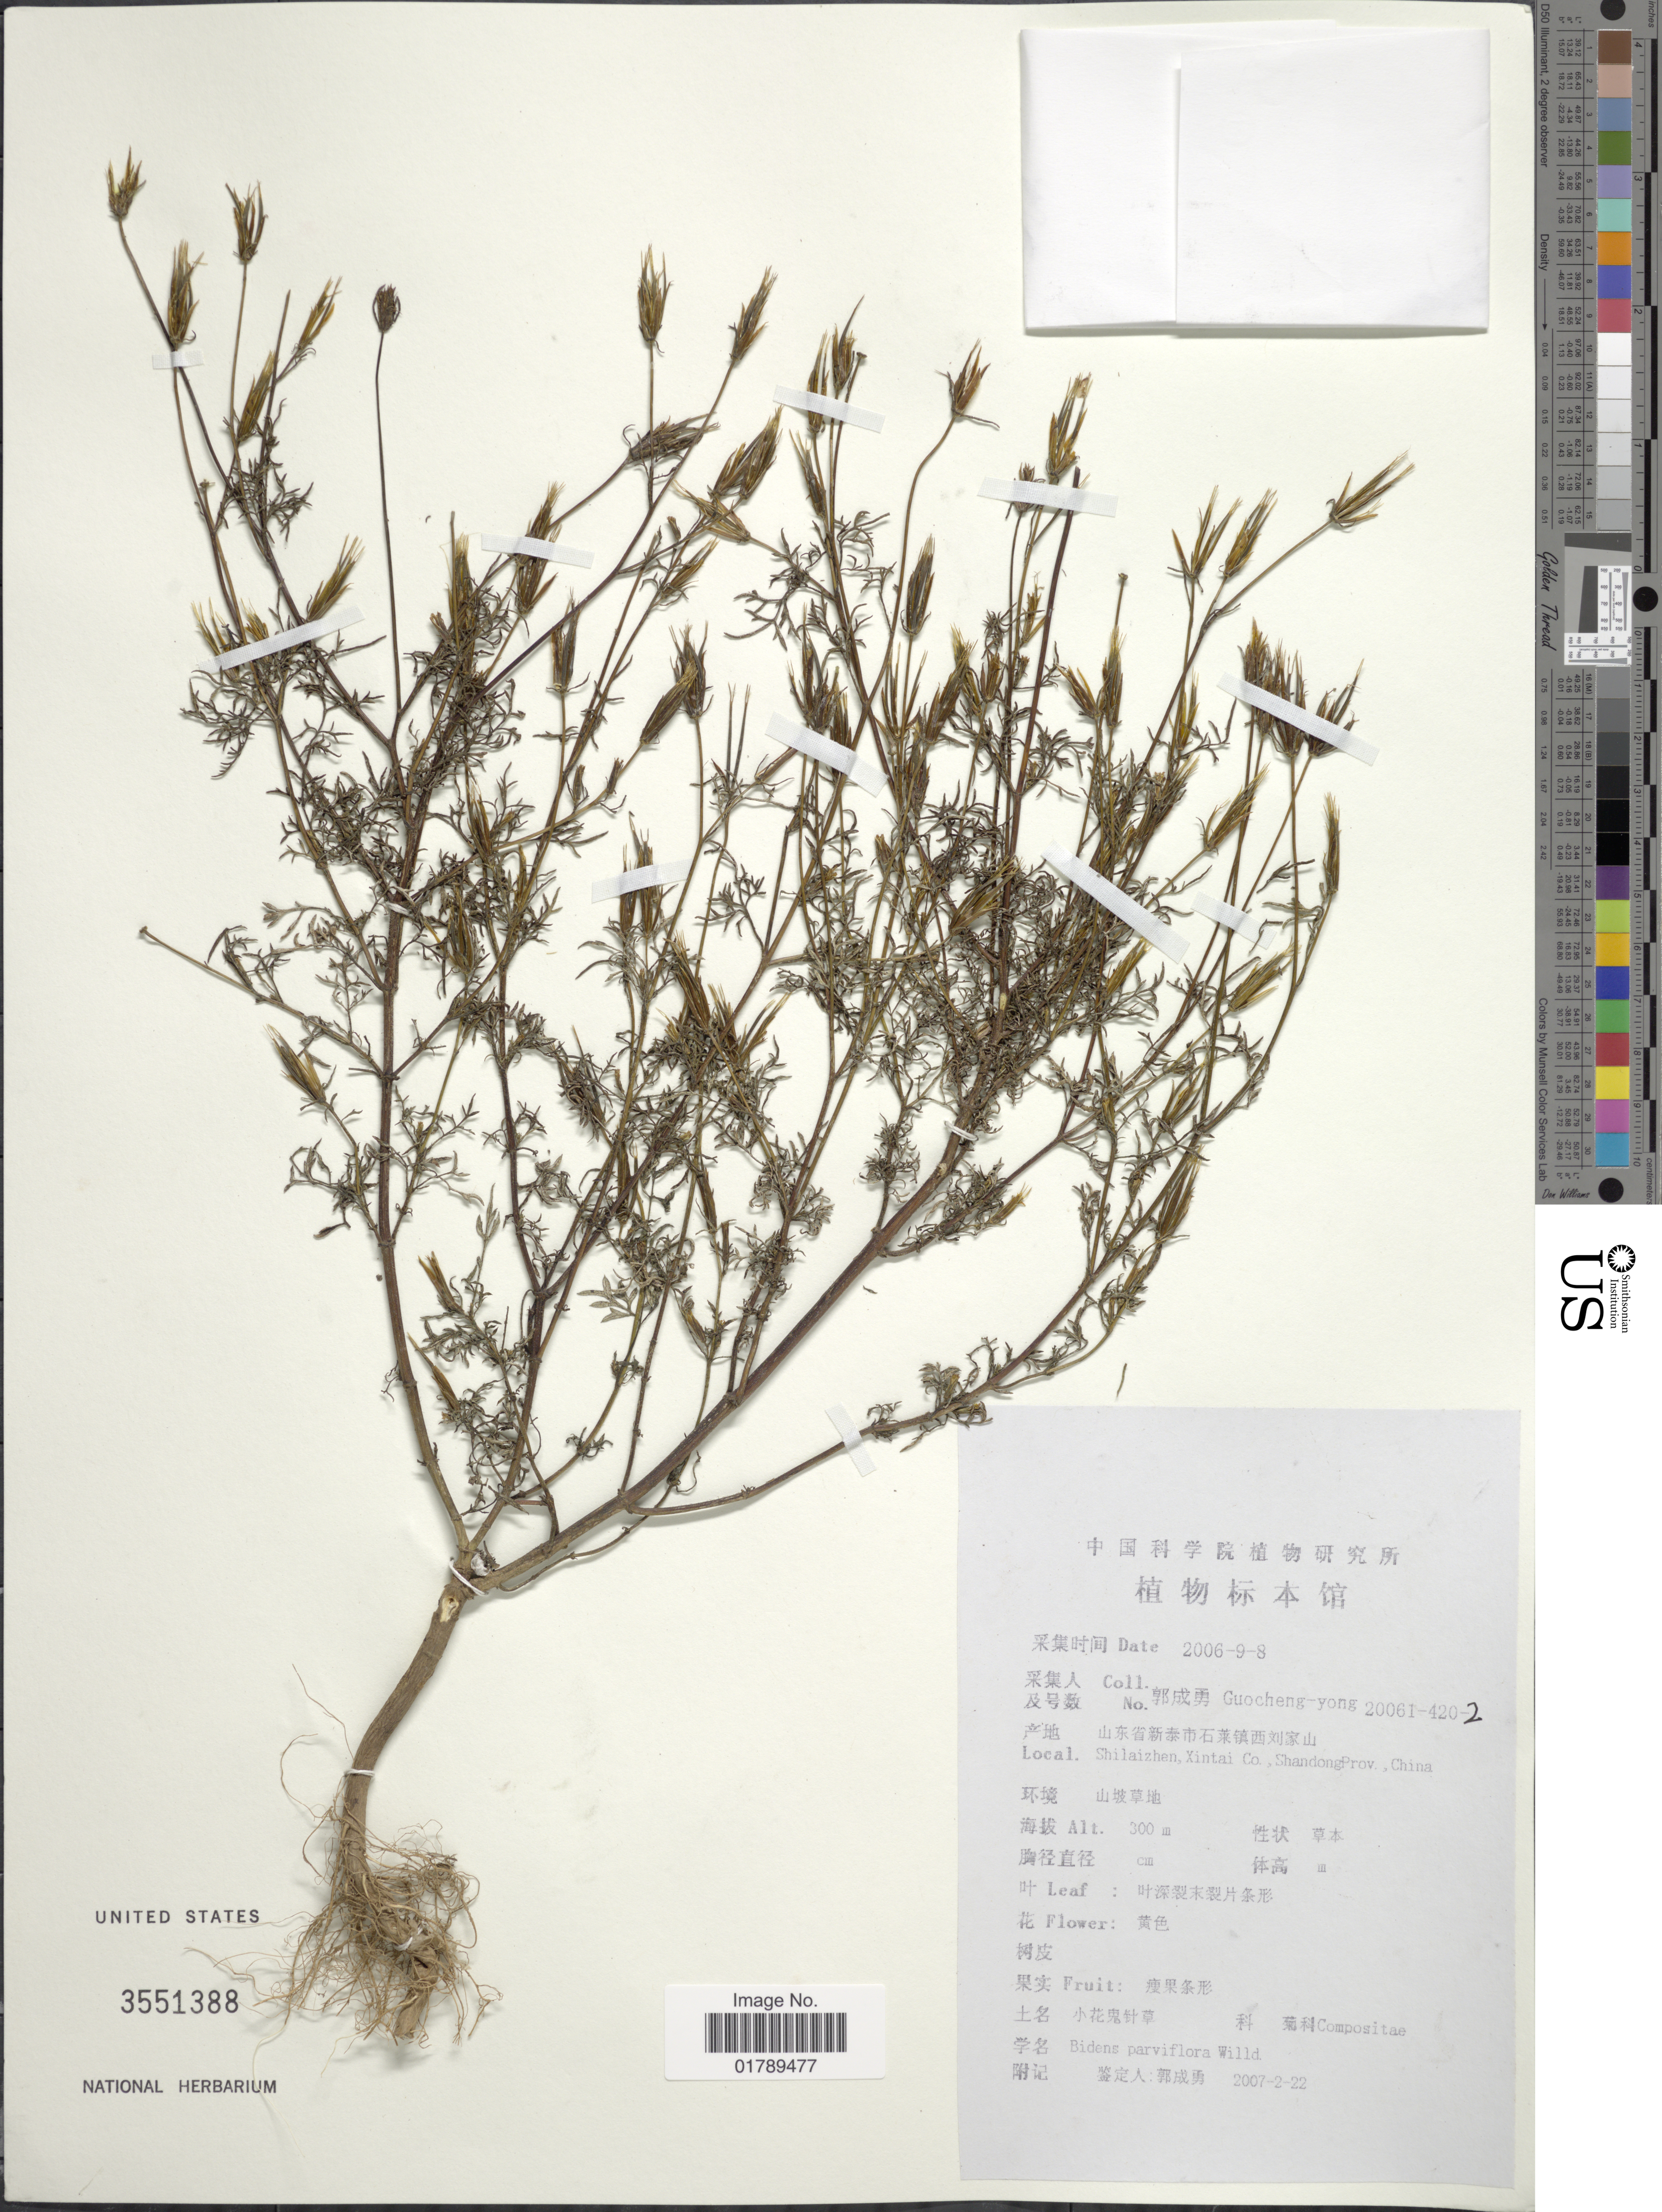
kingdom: Plantae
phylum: Tracheophyta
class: Magnoliopsida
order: Asterales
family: Asteraceae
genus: Bidens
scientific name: Bidens parviflora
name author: Willd.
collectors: Guo cheng-yong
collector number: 20061-420-2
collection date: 2006-09-08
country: China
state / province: Shandong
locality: Shilaizhen, Xintain Co. ShandongProv., China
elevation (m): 300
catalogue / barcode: US 3551388